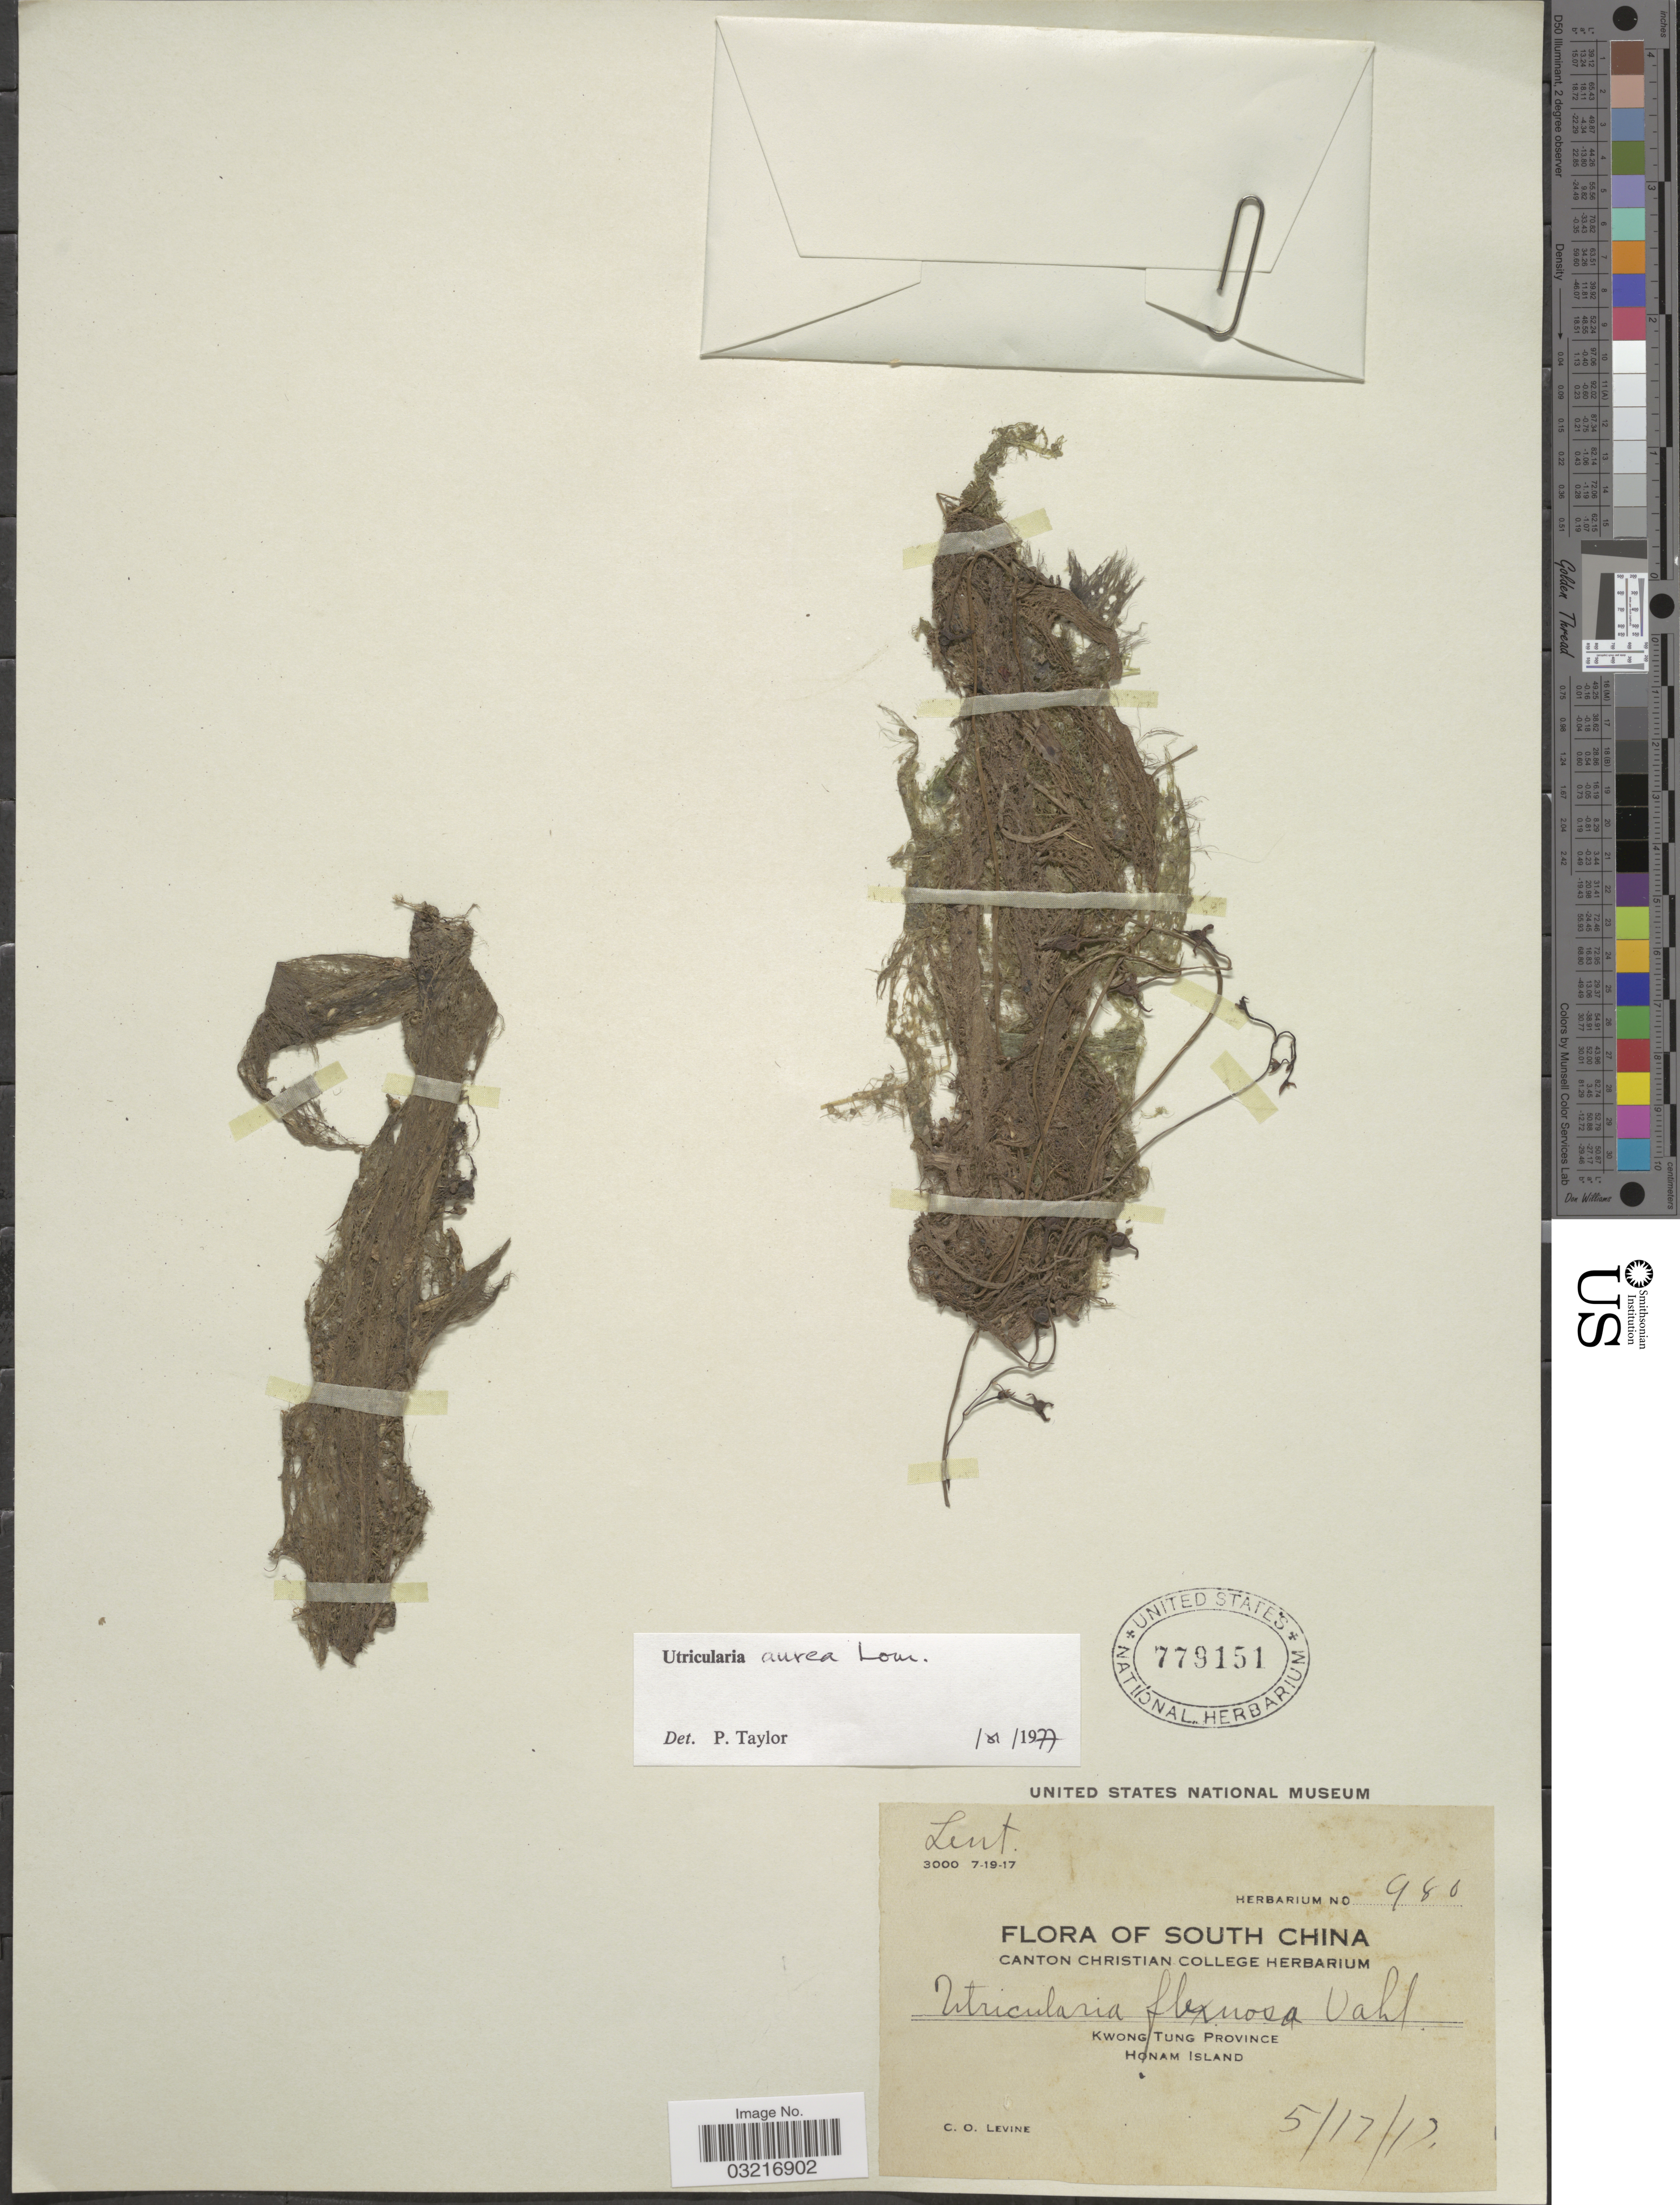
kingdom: Plantae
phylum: Tracheophyta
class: Magnoliopsida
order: Lamiales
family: Lentibulariaceae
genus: Utricularia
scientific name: Utricularia aurea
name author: Lour.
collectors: C. O. Levine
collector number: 980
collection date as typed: Transcribed d/m/y: 17/5/17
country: China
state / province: Guangdong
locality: Kwong Tung Province, Honam Island.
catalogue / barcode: US 779151